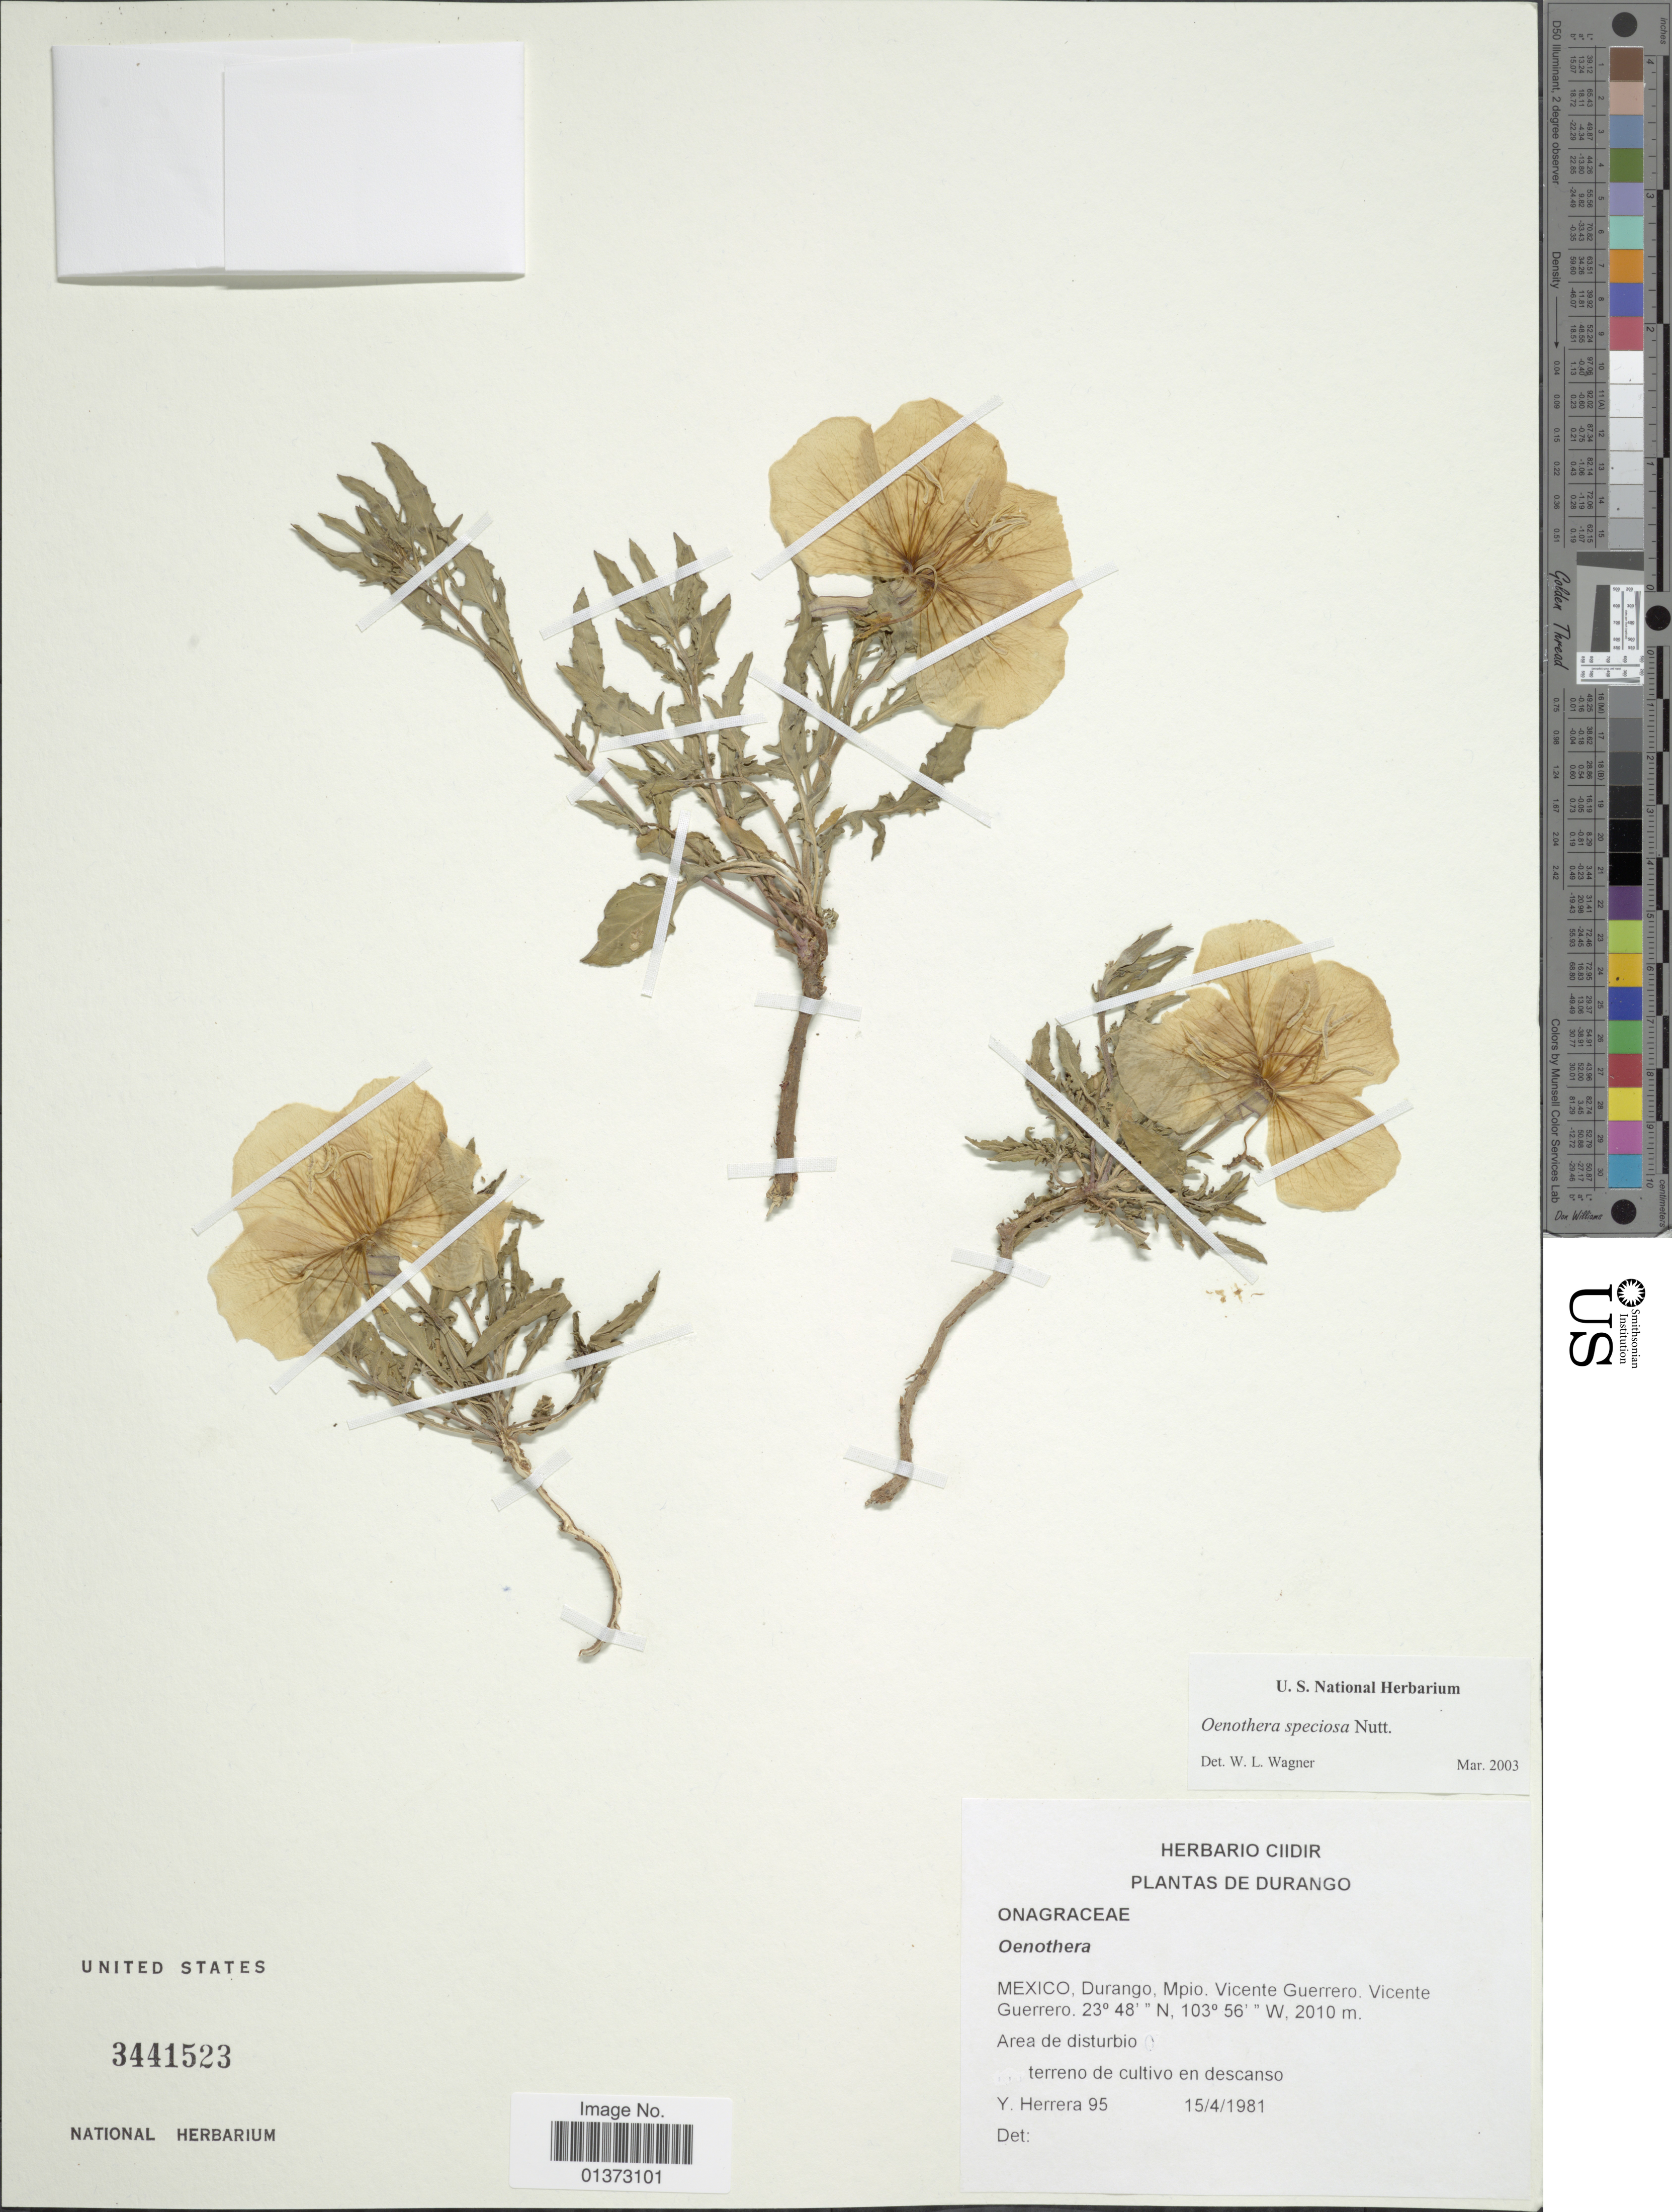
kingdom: Plantae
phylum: Tracheophyta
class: Magnoliopsida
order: Myrtales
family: Onagraceae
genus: Oenothera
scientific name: Oenothera speciosa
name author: Nutt.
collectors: Y. Herrera Arrieta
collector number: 95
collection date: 1981-04-15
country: Mexico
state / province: Durango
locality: Mpio. vicente Guerrero, Vicinite Guerrero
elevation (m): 2010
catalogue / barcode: US 3441523